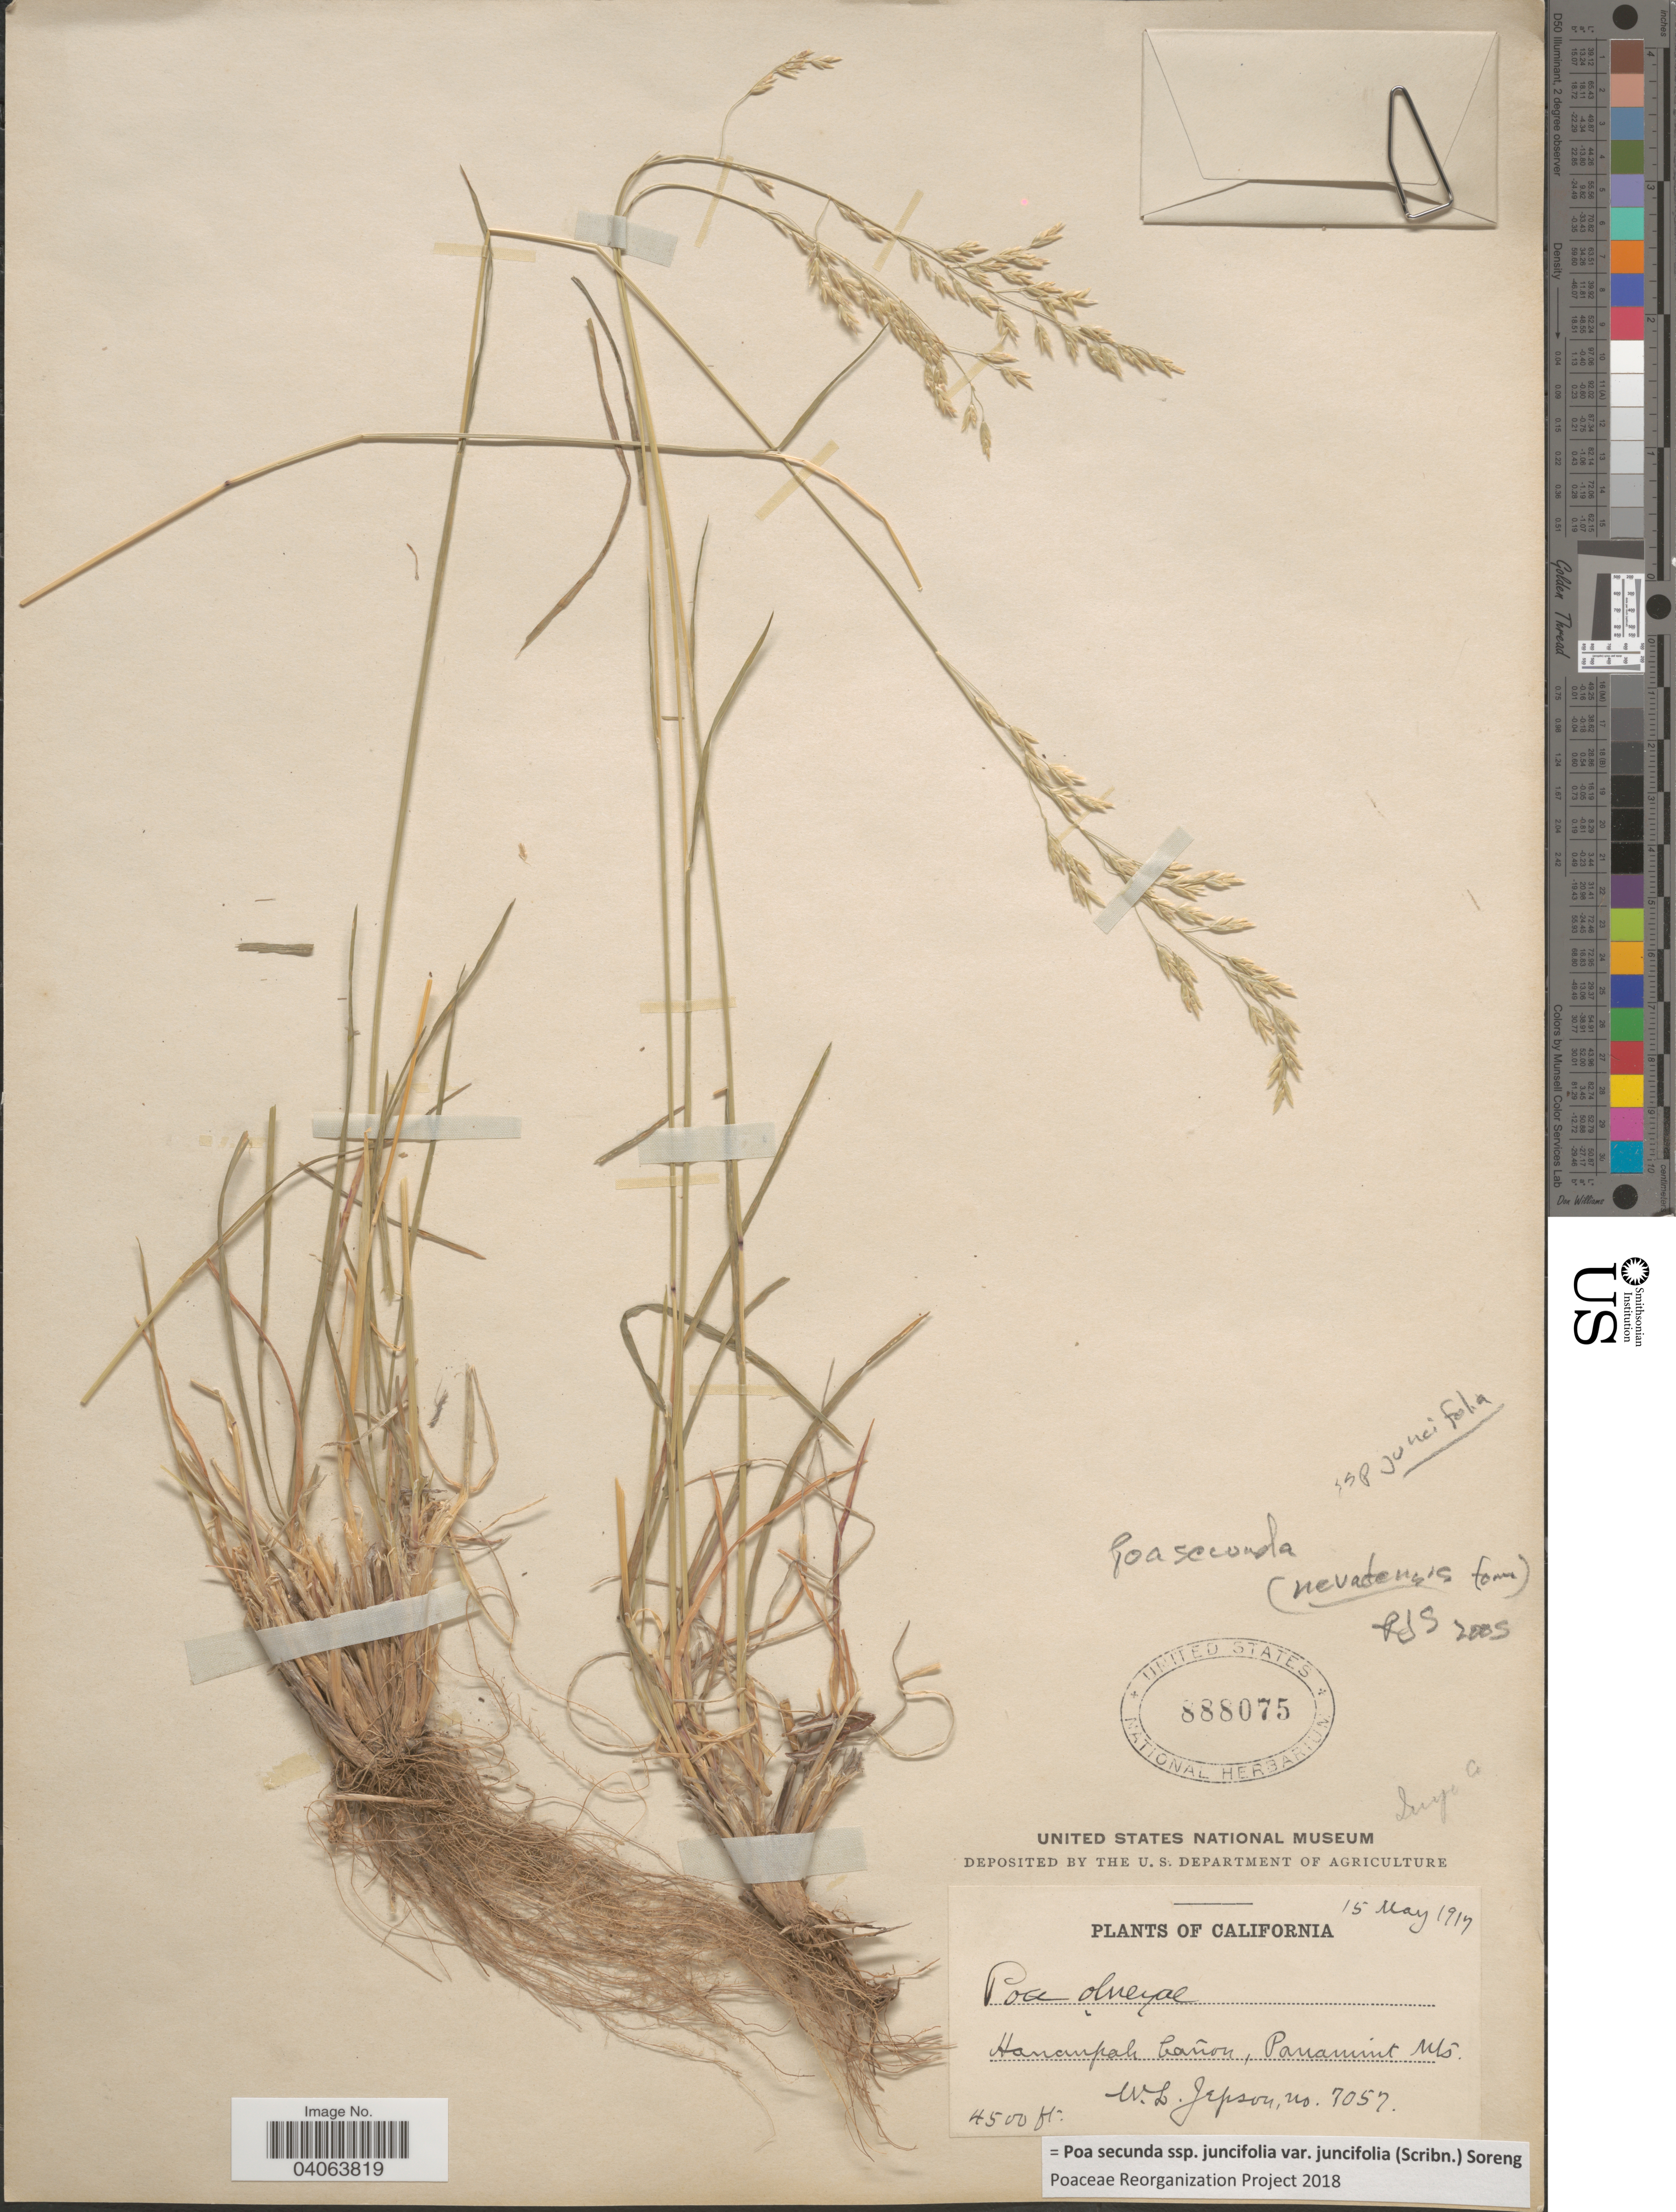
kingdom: Plantae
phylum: Tracheophyta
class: Liliopsida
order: Poales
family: Poaceae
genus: Poa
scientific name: Poa secunda subsp. juncifolia var. juncifolia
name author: (Scribn.) Soreng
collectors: W. L. Jepson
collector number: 7057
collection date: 1917-05-15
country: United States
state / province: California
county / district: Inyo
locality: Hanaupah Cañon, Panamint Mts. Inyo Co.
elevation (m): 1372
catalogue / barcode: US 888075